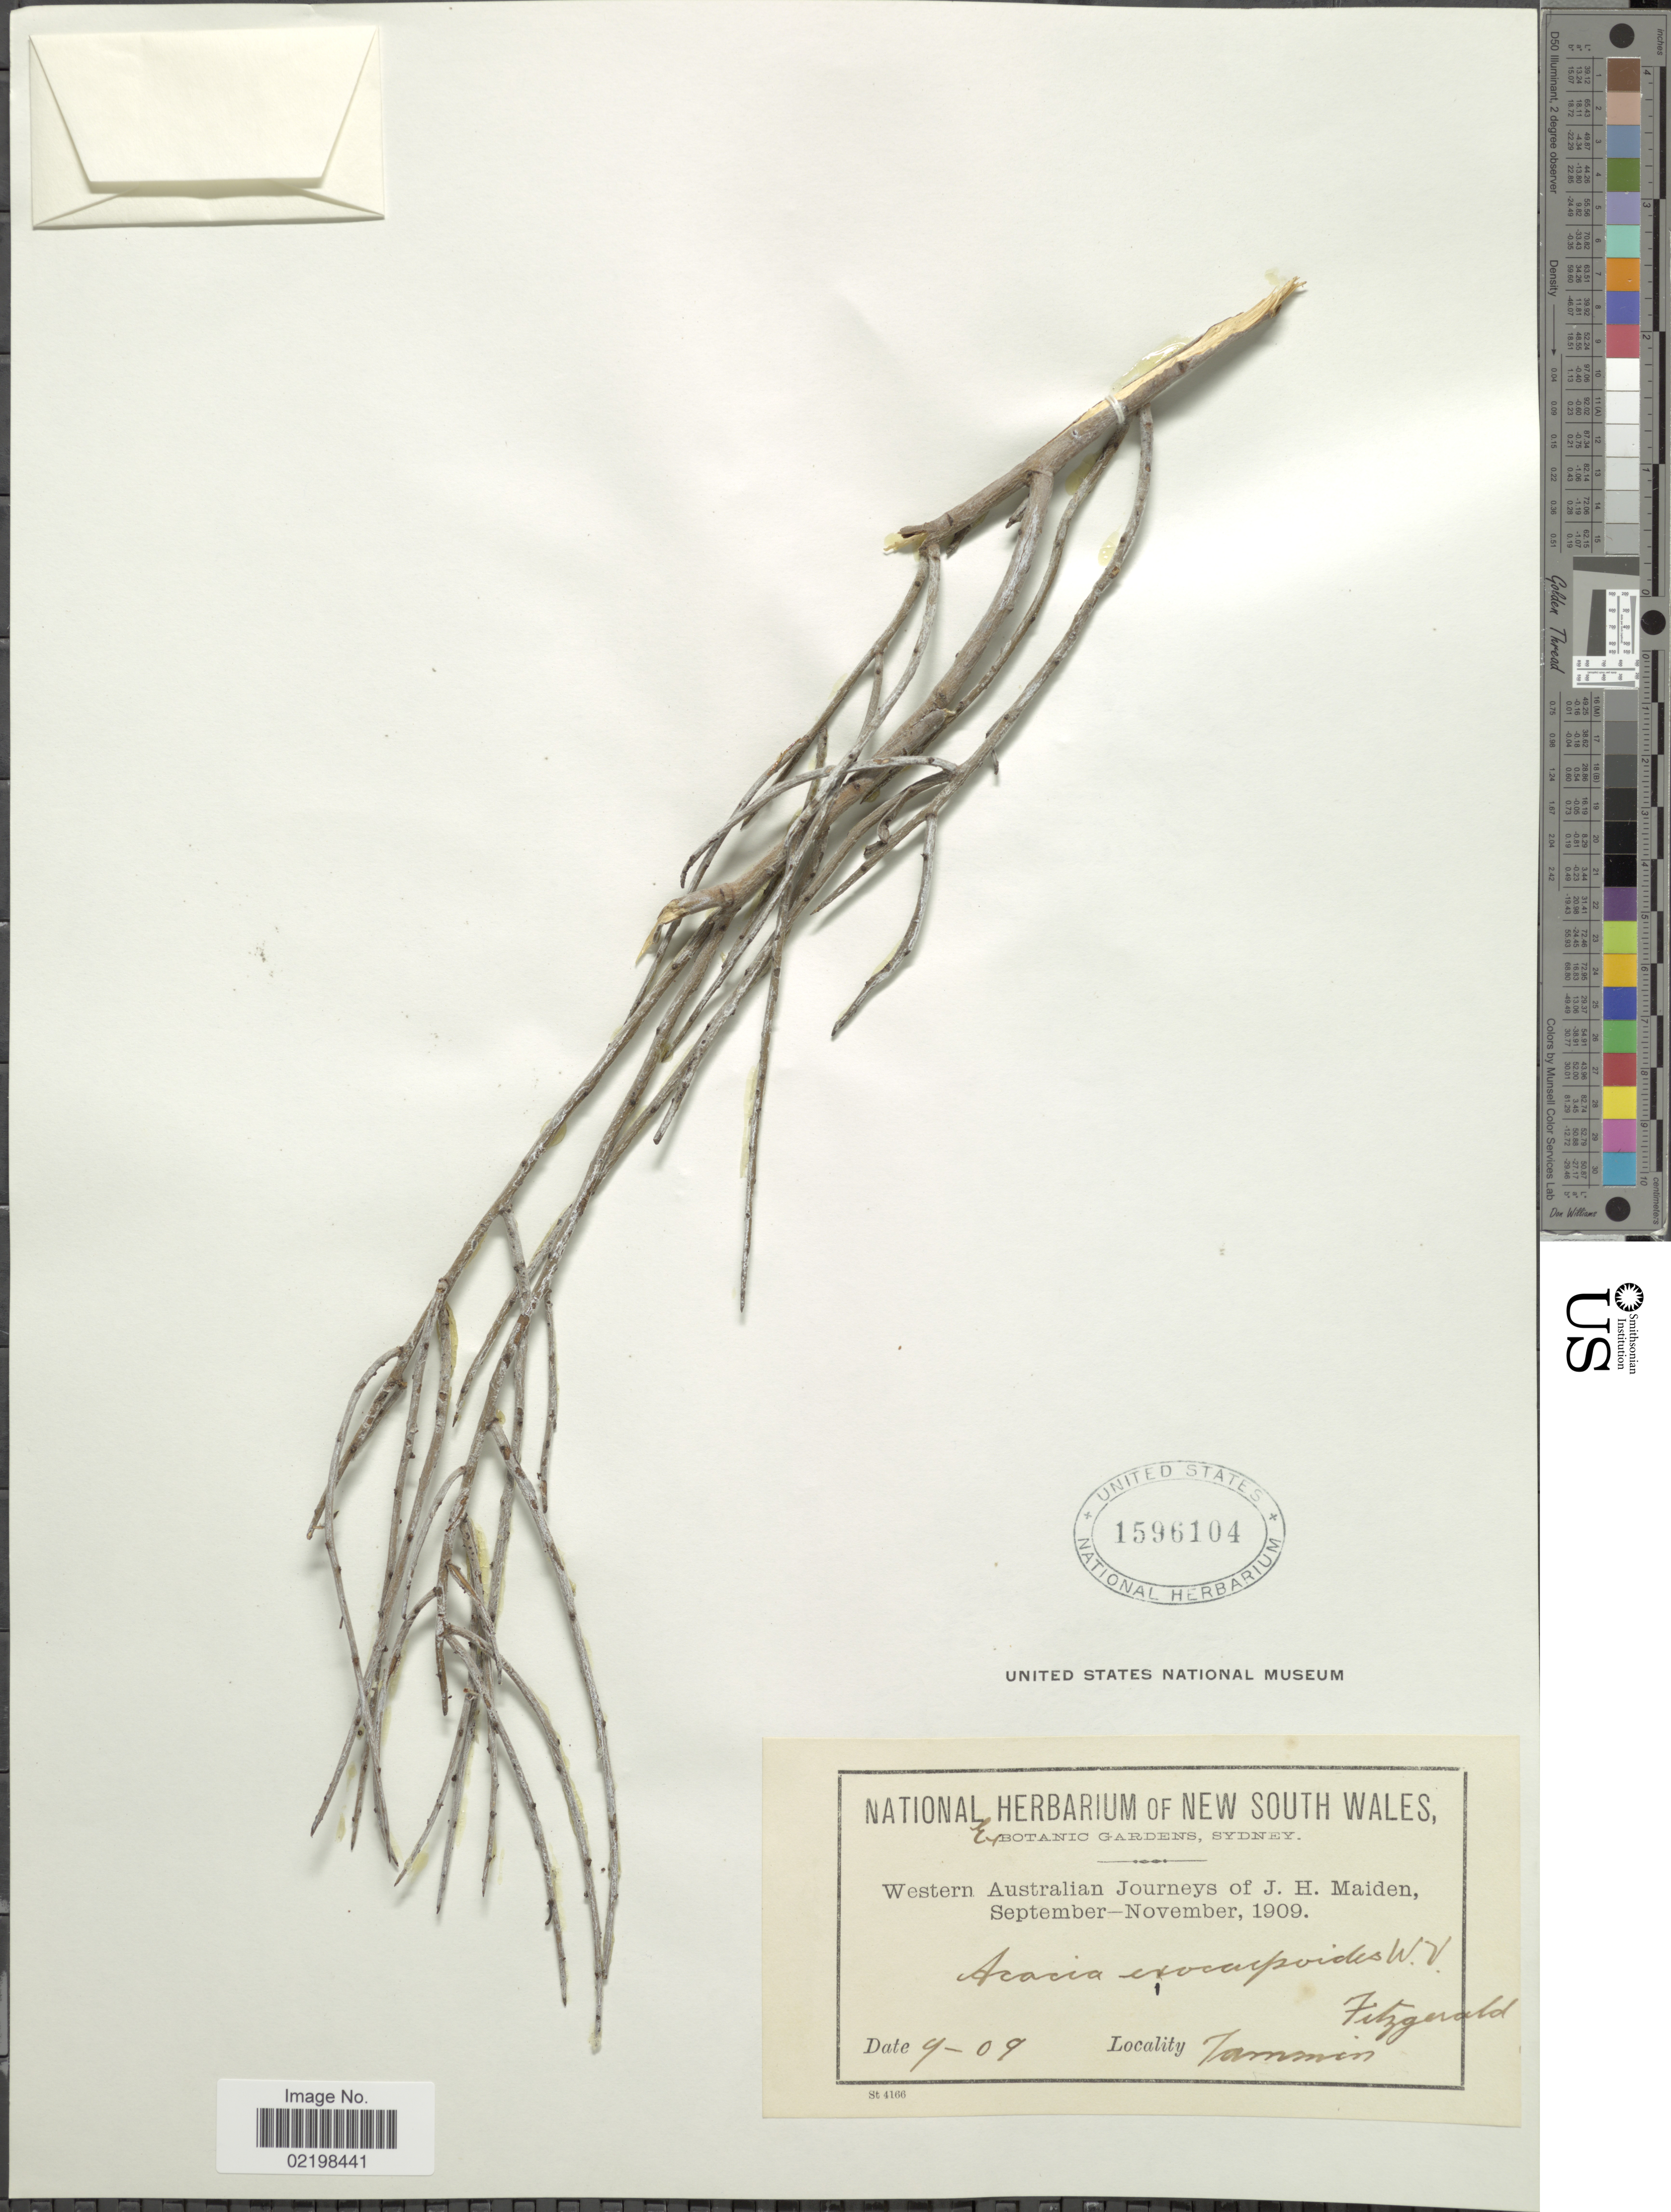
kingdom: Plantae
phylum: Tracheophyta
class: Magnoliopsida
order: Fabales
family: Fabaceae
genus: Acacia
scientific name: Acacia exocarpoides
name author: W. Fitzg.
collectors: J. Maiden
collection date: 1909-09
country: Australia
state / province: Western Australia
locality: Western Australian. Tammin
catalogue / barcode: US 1596104